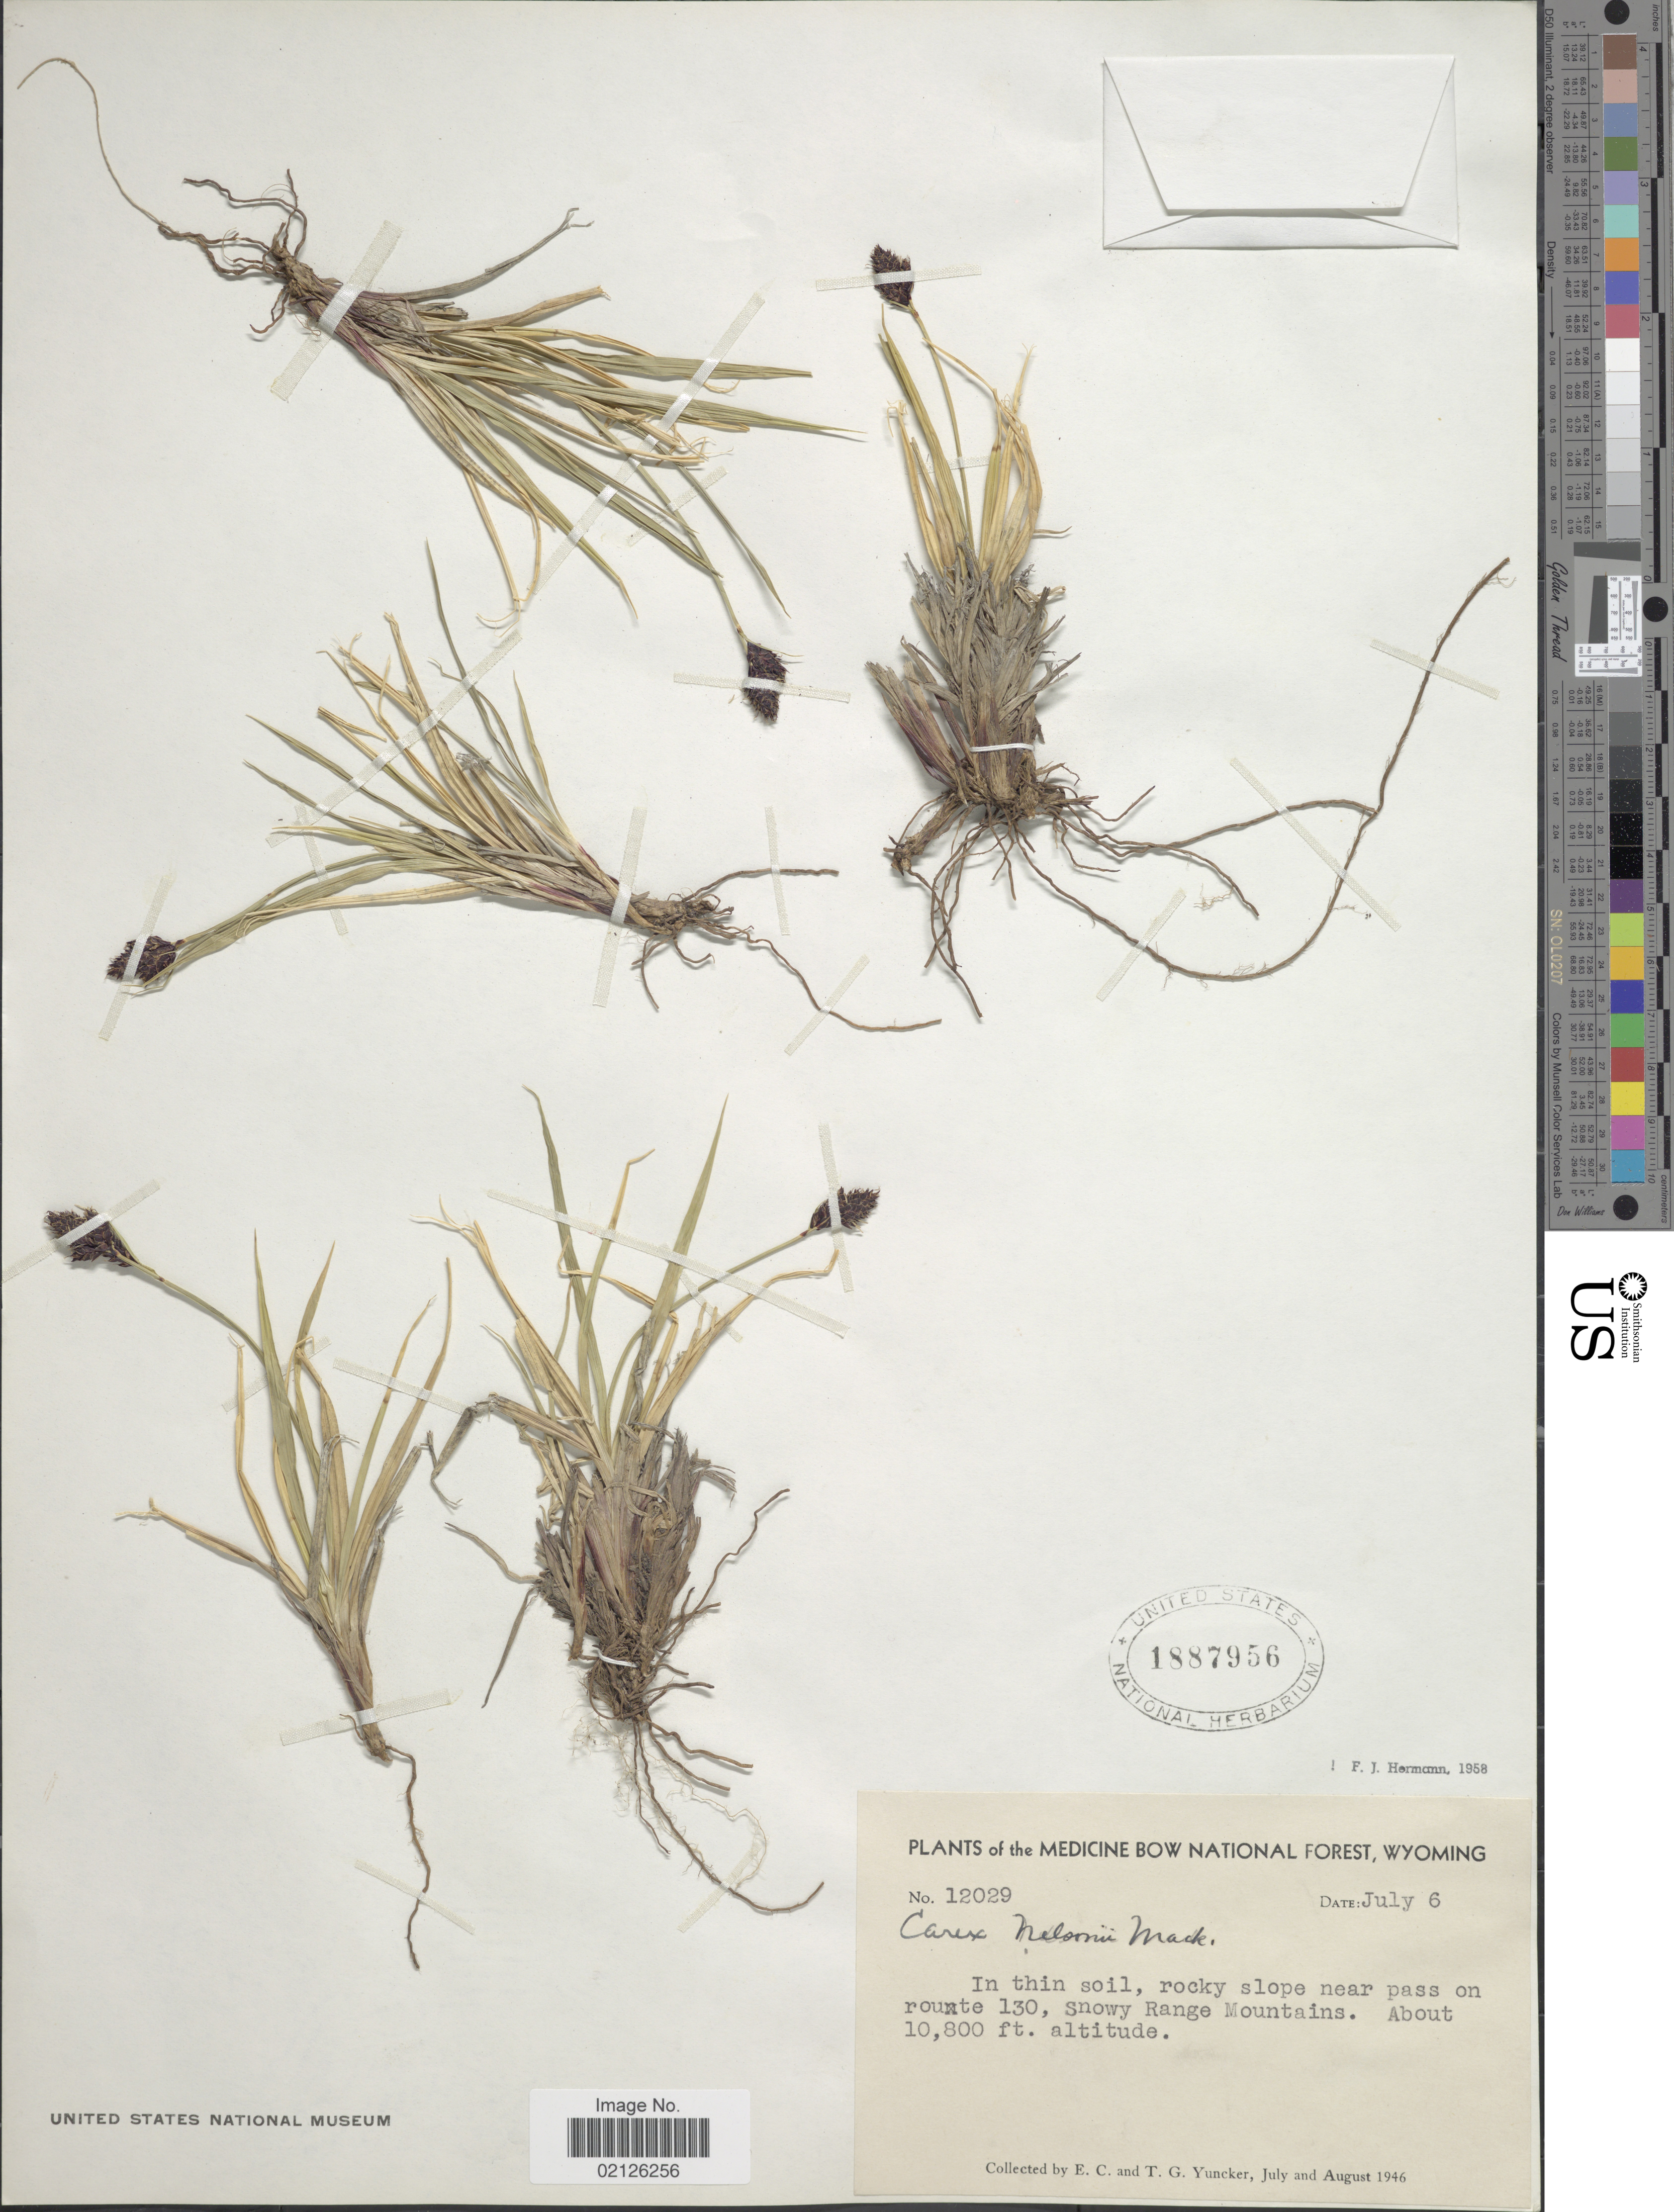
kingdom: Plantae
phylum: Tracheophyta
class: Liliopsida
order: Poales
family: Cyperaceae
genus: Carex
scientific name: Carex nelsonii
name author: Mack.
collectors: E. C. Yuncker & T. G. Yuncker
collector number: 12029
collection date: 1946-07-06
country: United States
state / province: Wyoming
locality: The Medicine Bow National Forest, In thin soil, rocky slope near pass on route 130, Snowy Range Mountains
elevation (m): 3292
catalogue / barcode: US 1887956